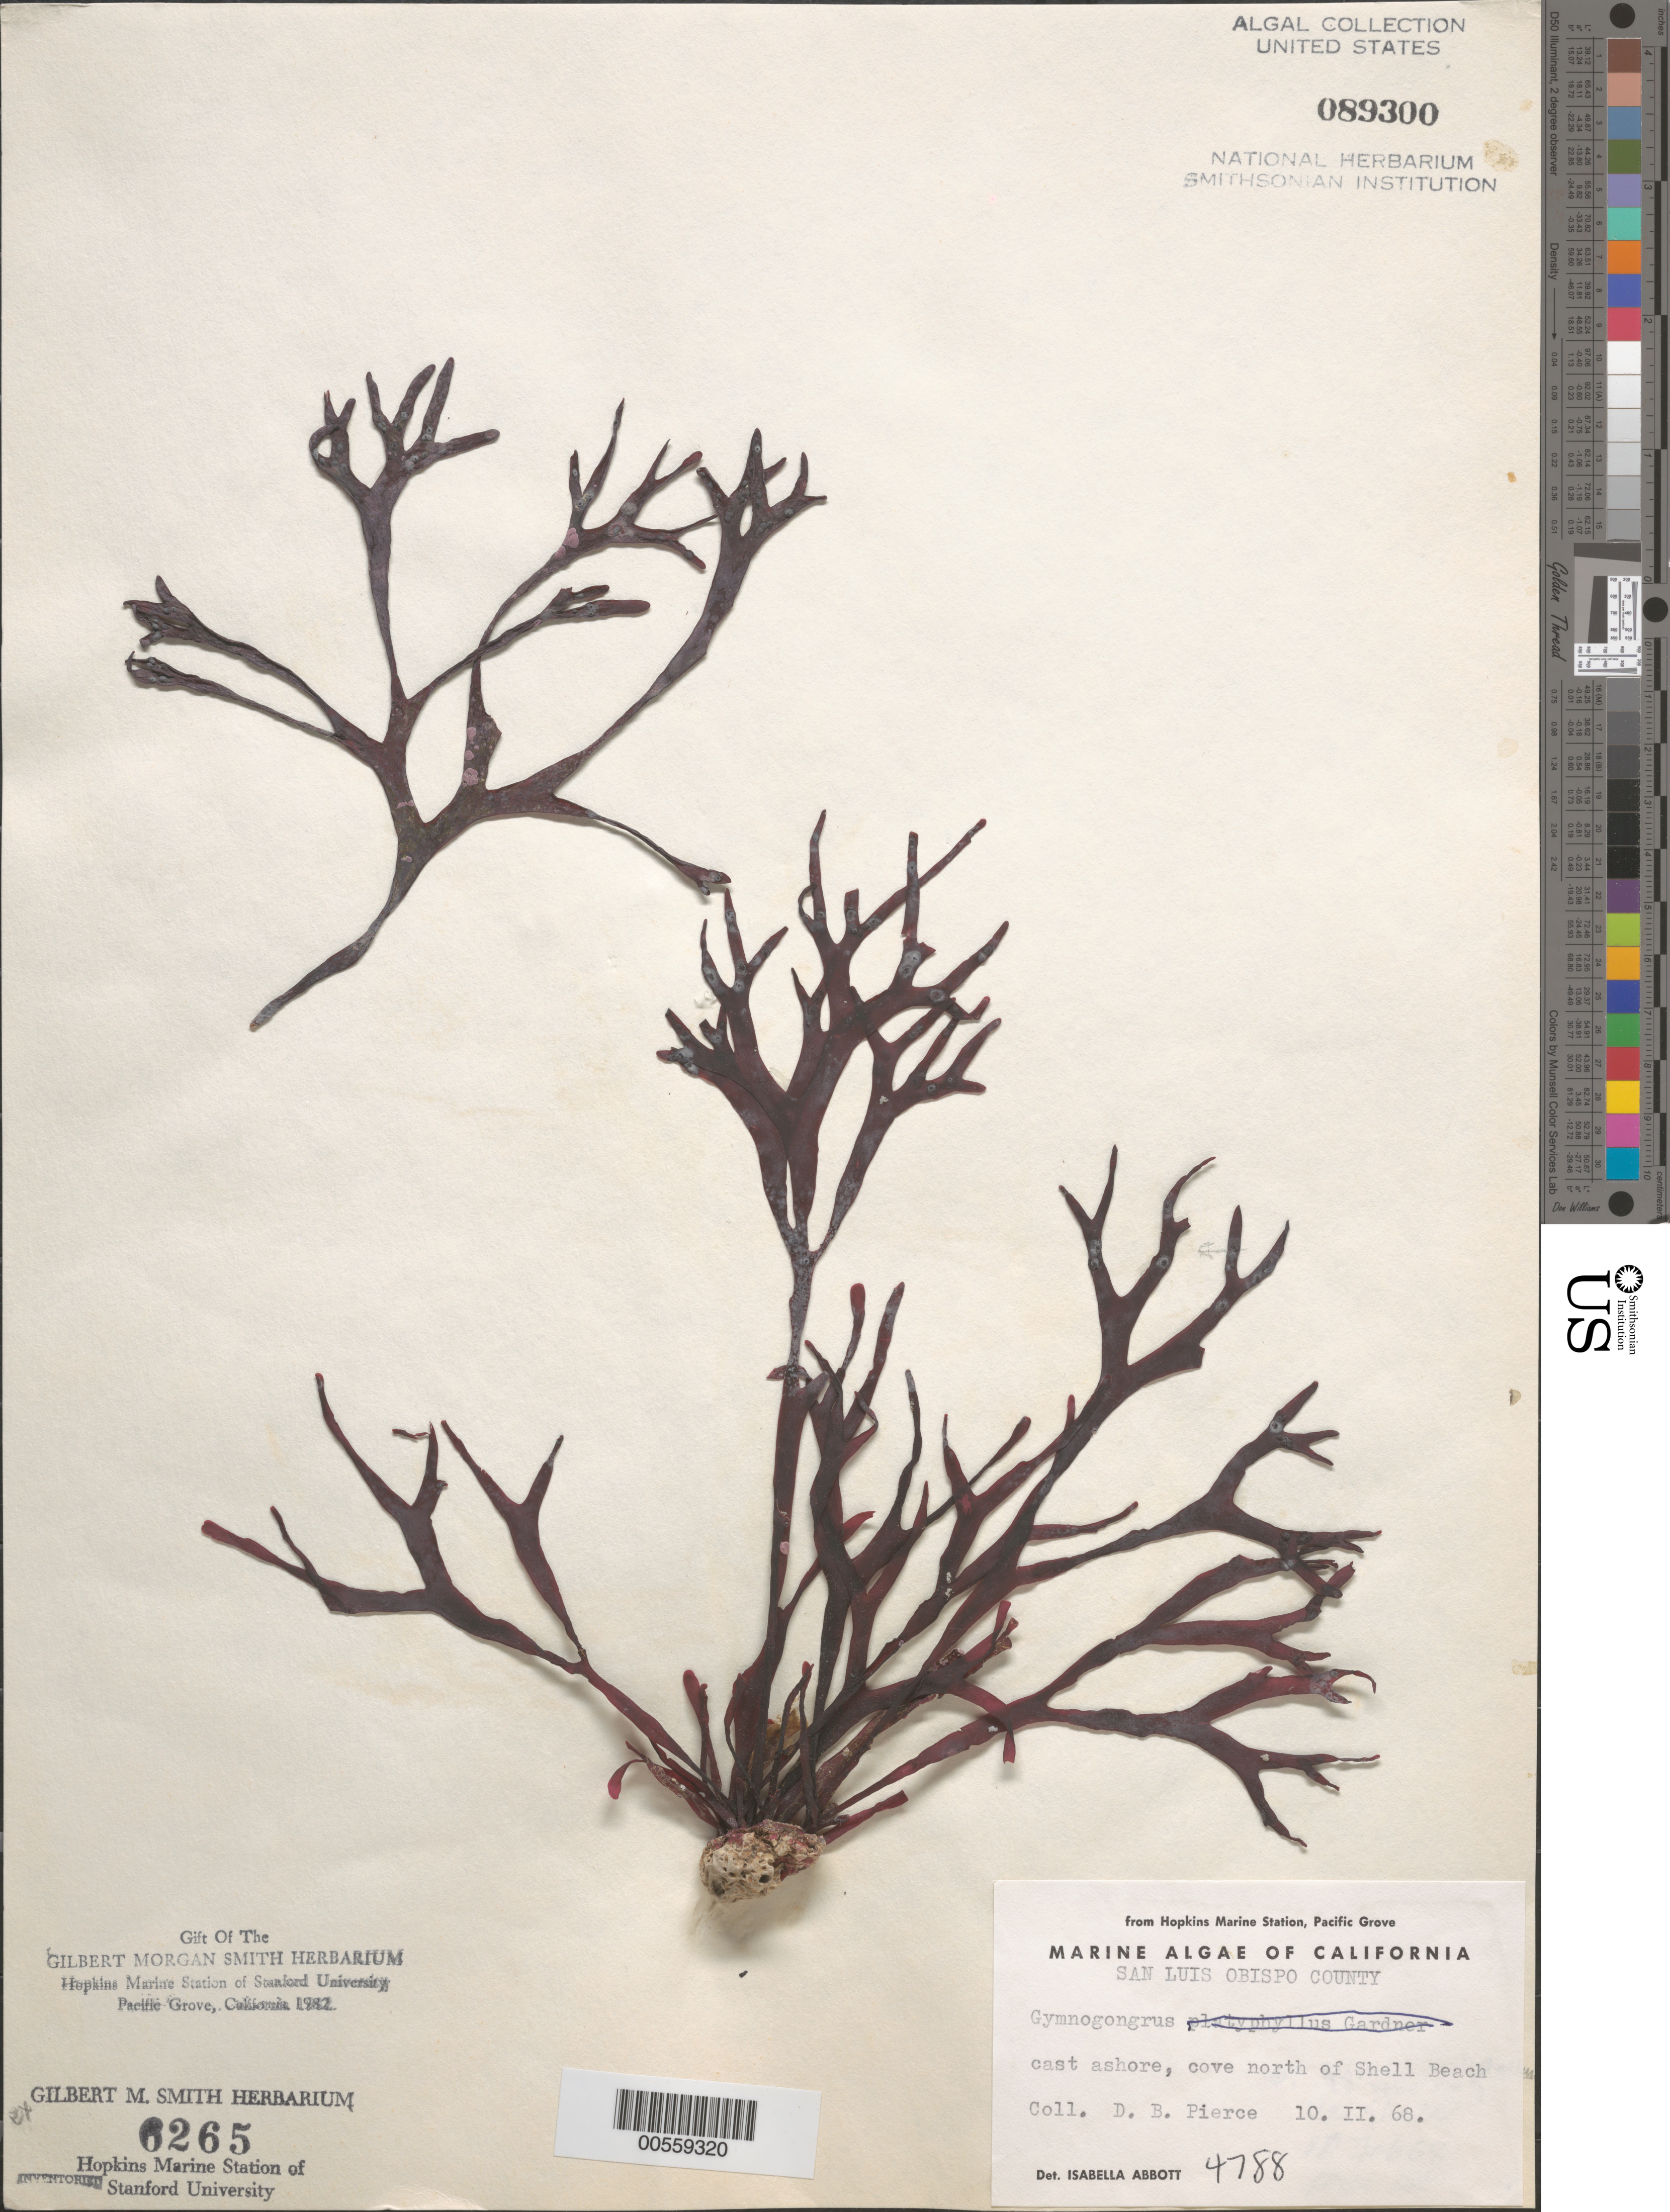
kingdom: Plantae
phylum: Rhodophyta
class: Florideophyceae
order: Gigartinales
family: Phyllophoraceae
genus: Gymnogongrus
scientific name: Gymnogongrus sp.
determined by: Abbott, Isabella A.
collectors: D. Pierce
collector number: IAA 4788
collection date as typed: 10 Feb 1968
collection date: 1968-02-10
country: United States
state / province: California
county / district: San Luis Obispo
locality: Cove north of Shell Beach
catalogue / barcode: US 89300